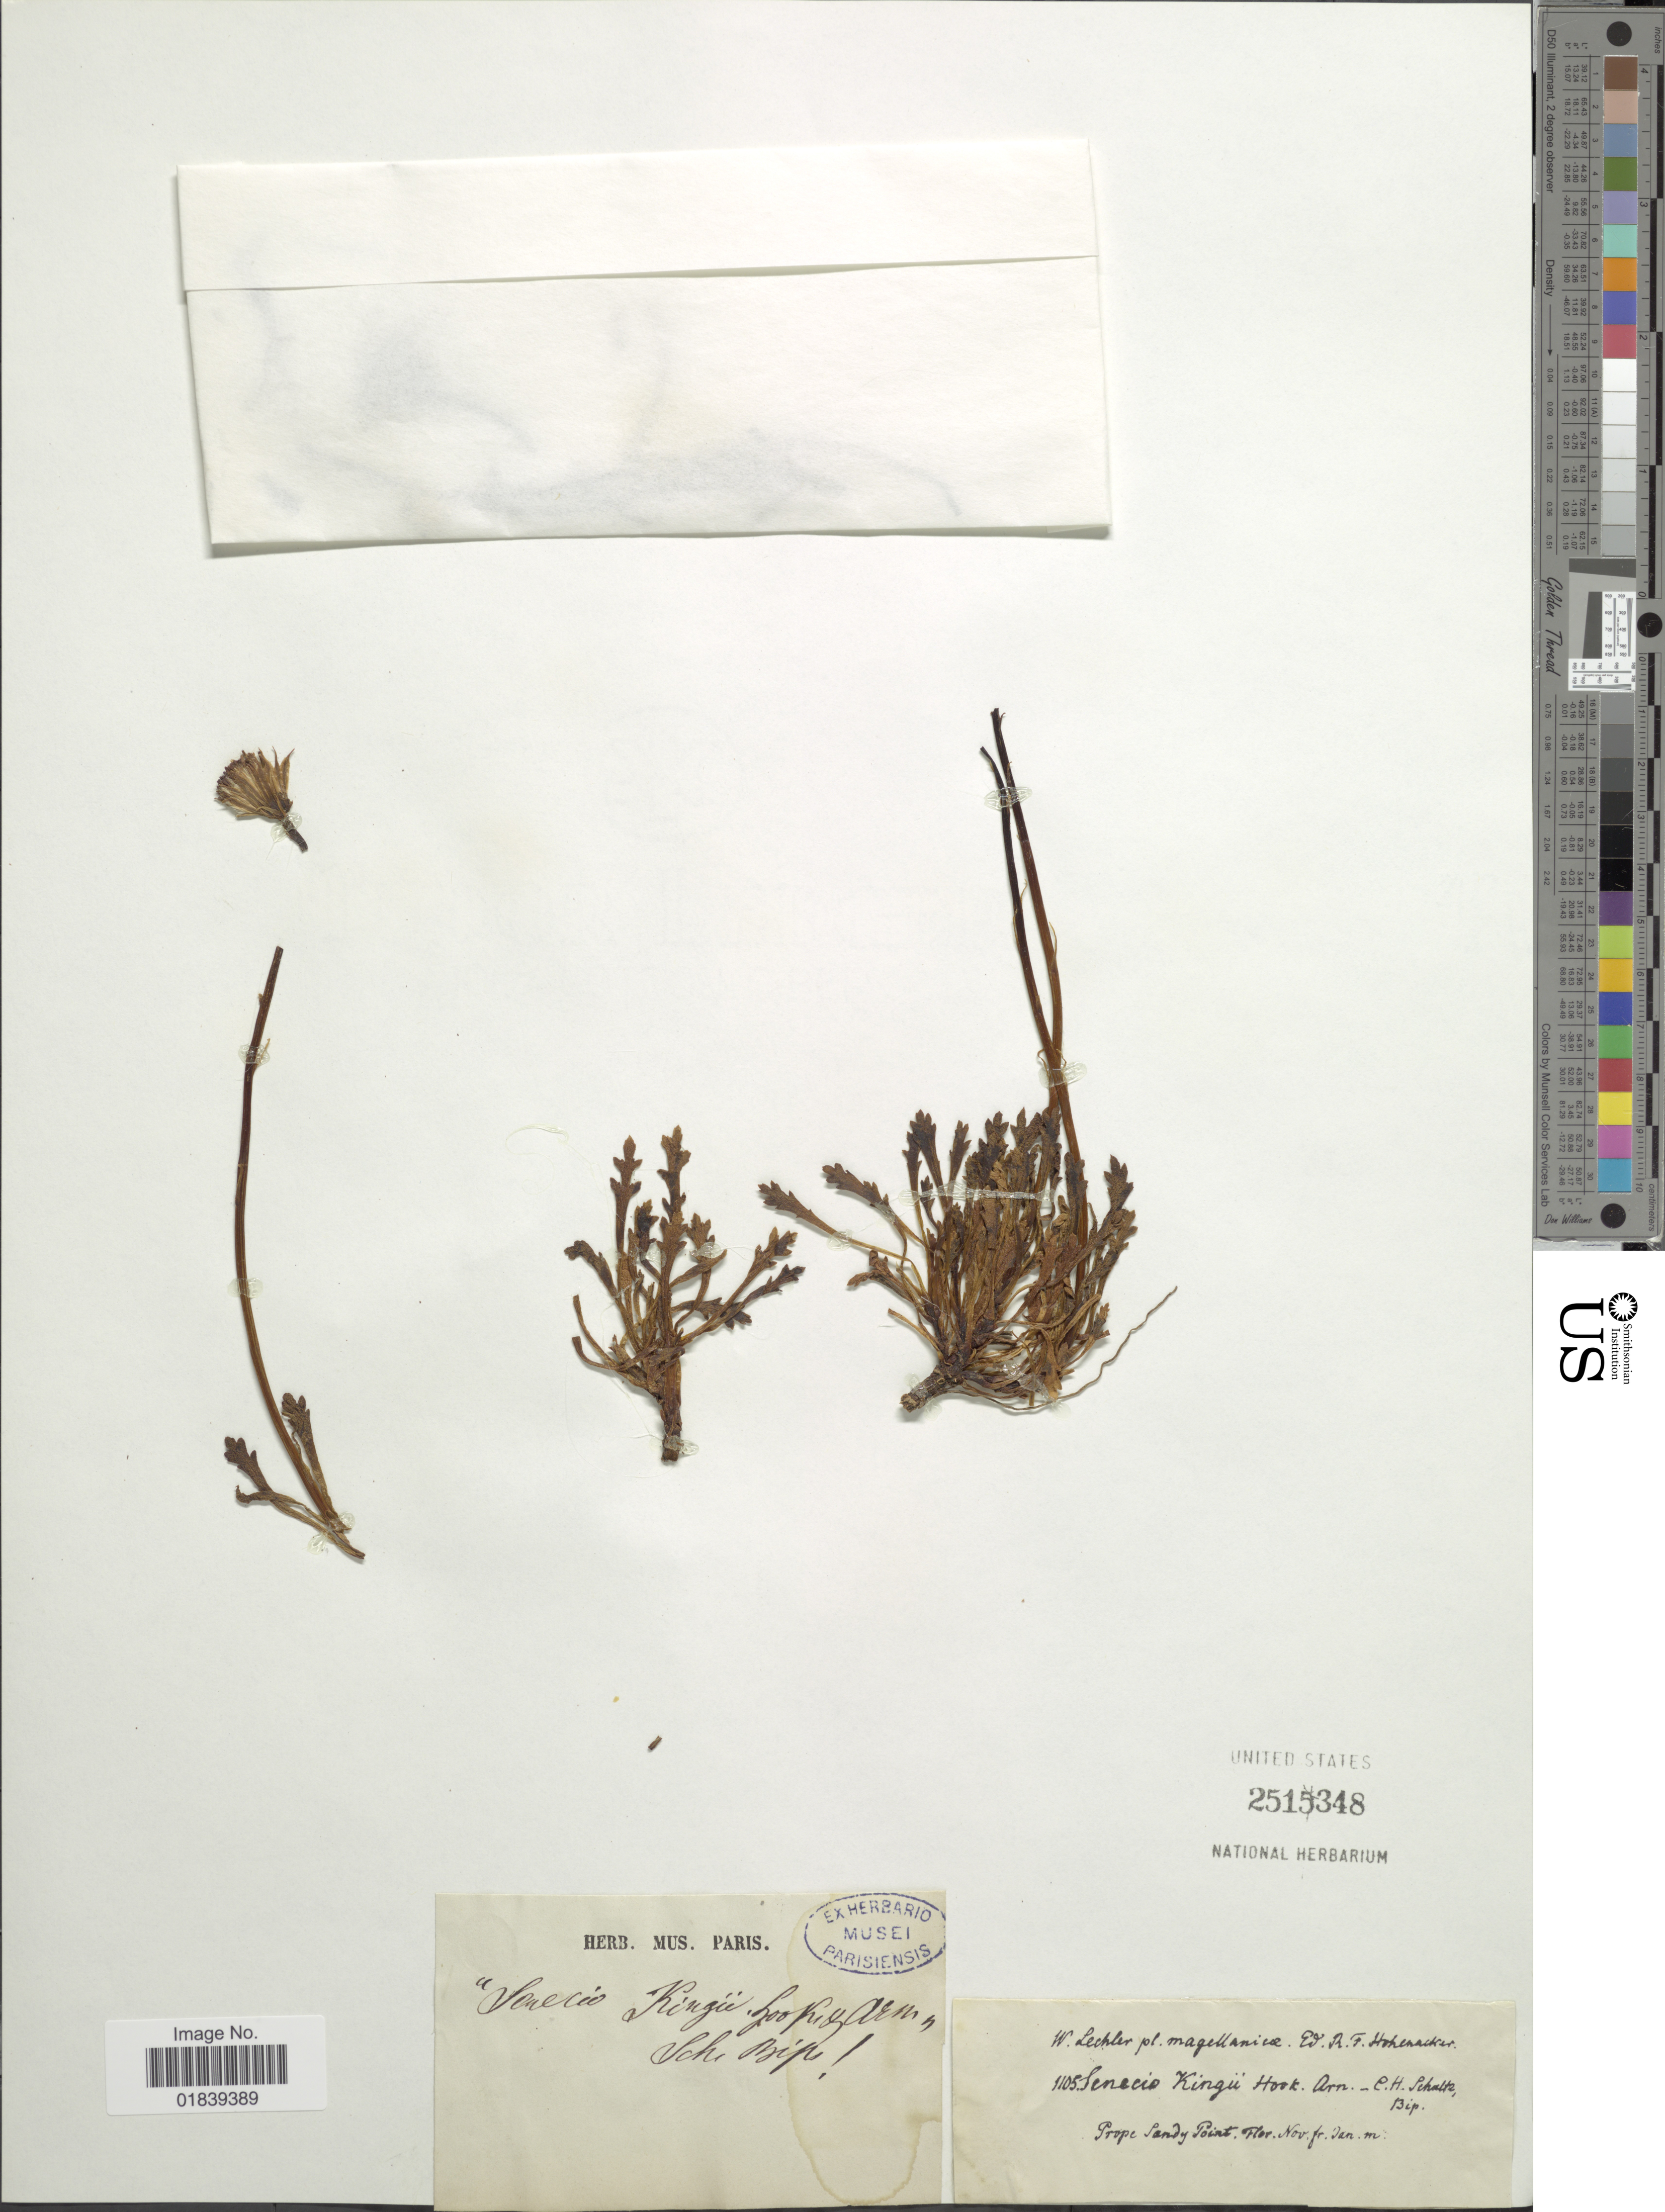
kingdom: Plantae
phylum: Tracheophyta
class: Magnoliopsida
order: Asterales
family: Asteraceae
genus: Senecio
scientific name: Senecio kingii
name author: Hook. f.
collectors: W. Lechler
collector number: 1105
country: Chile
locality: Prope Sandy Point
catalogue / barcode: US 2514348